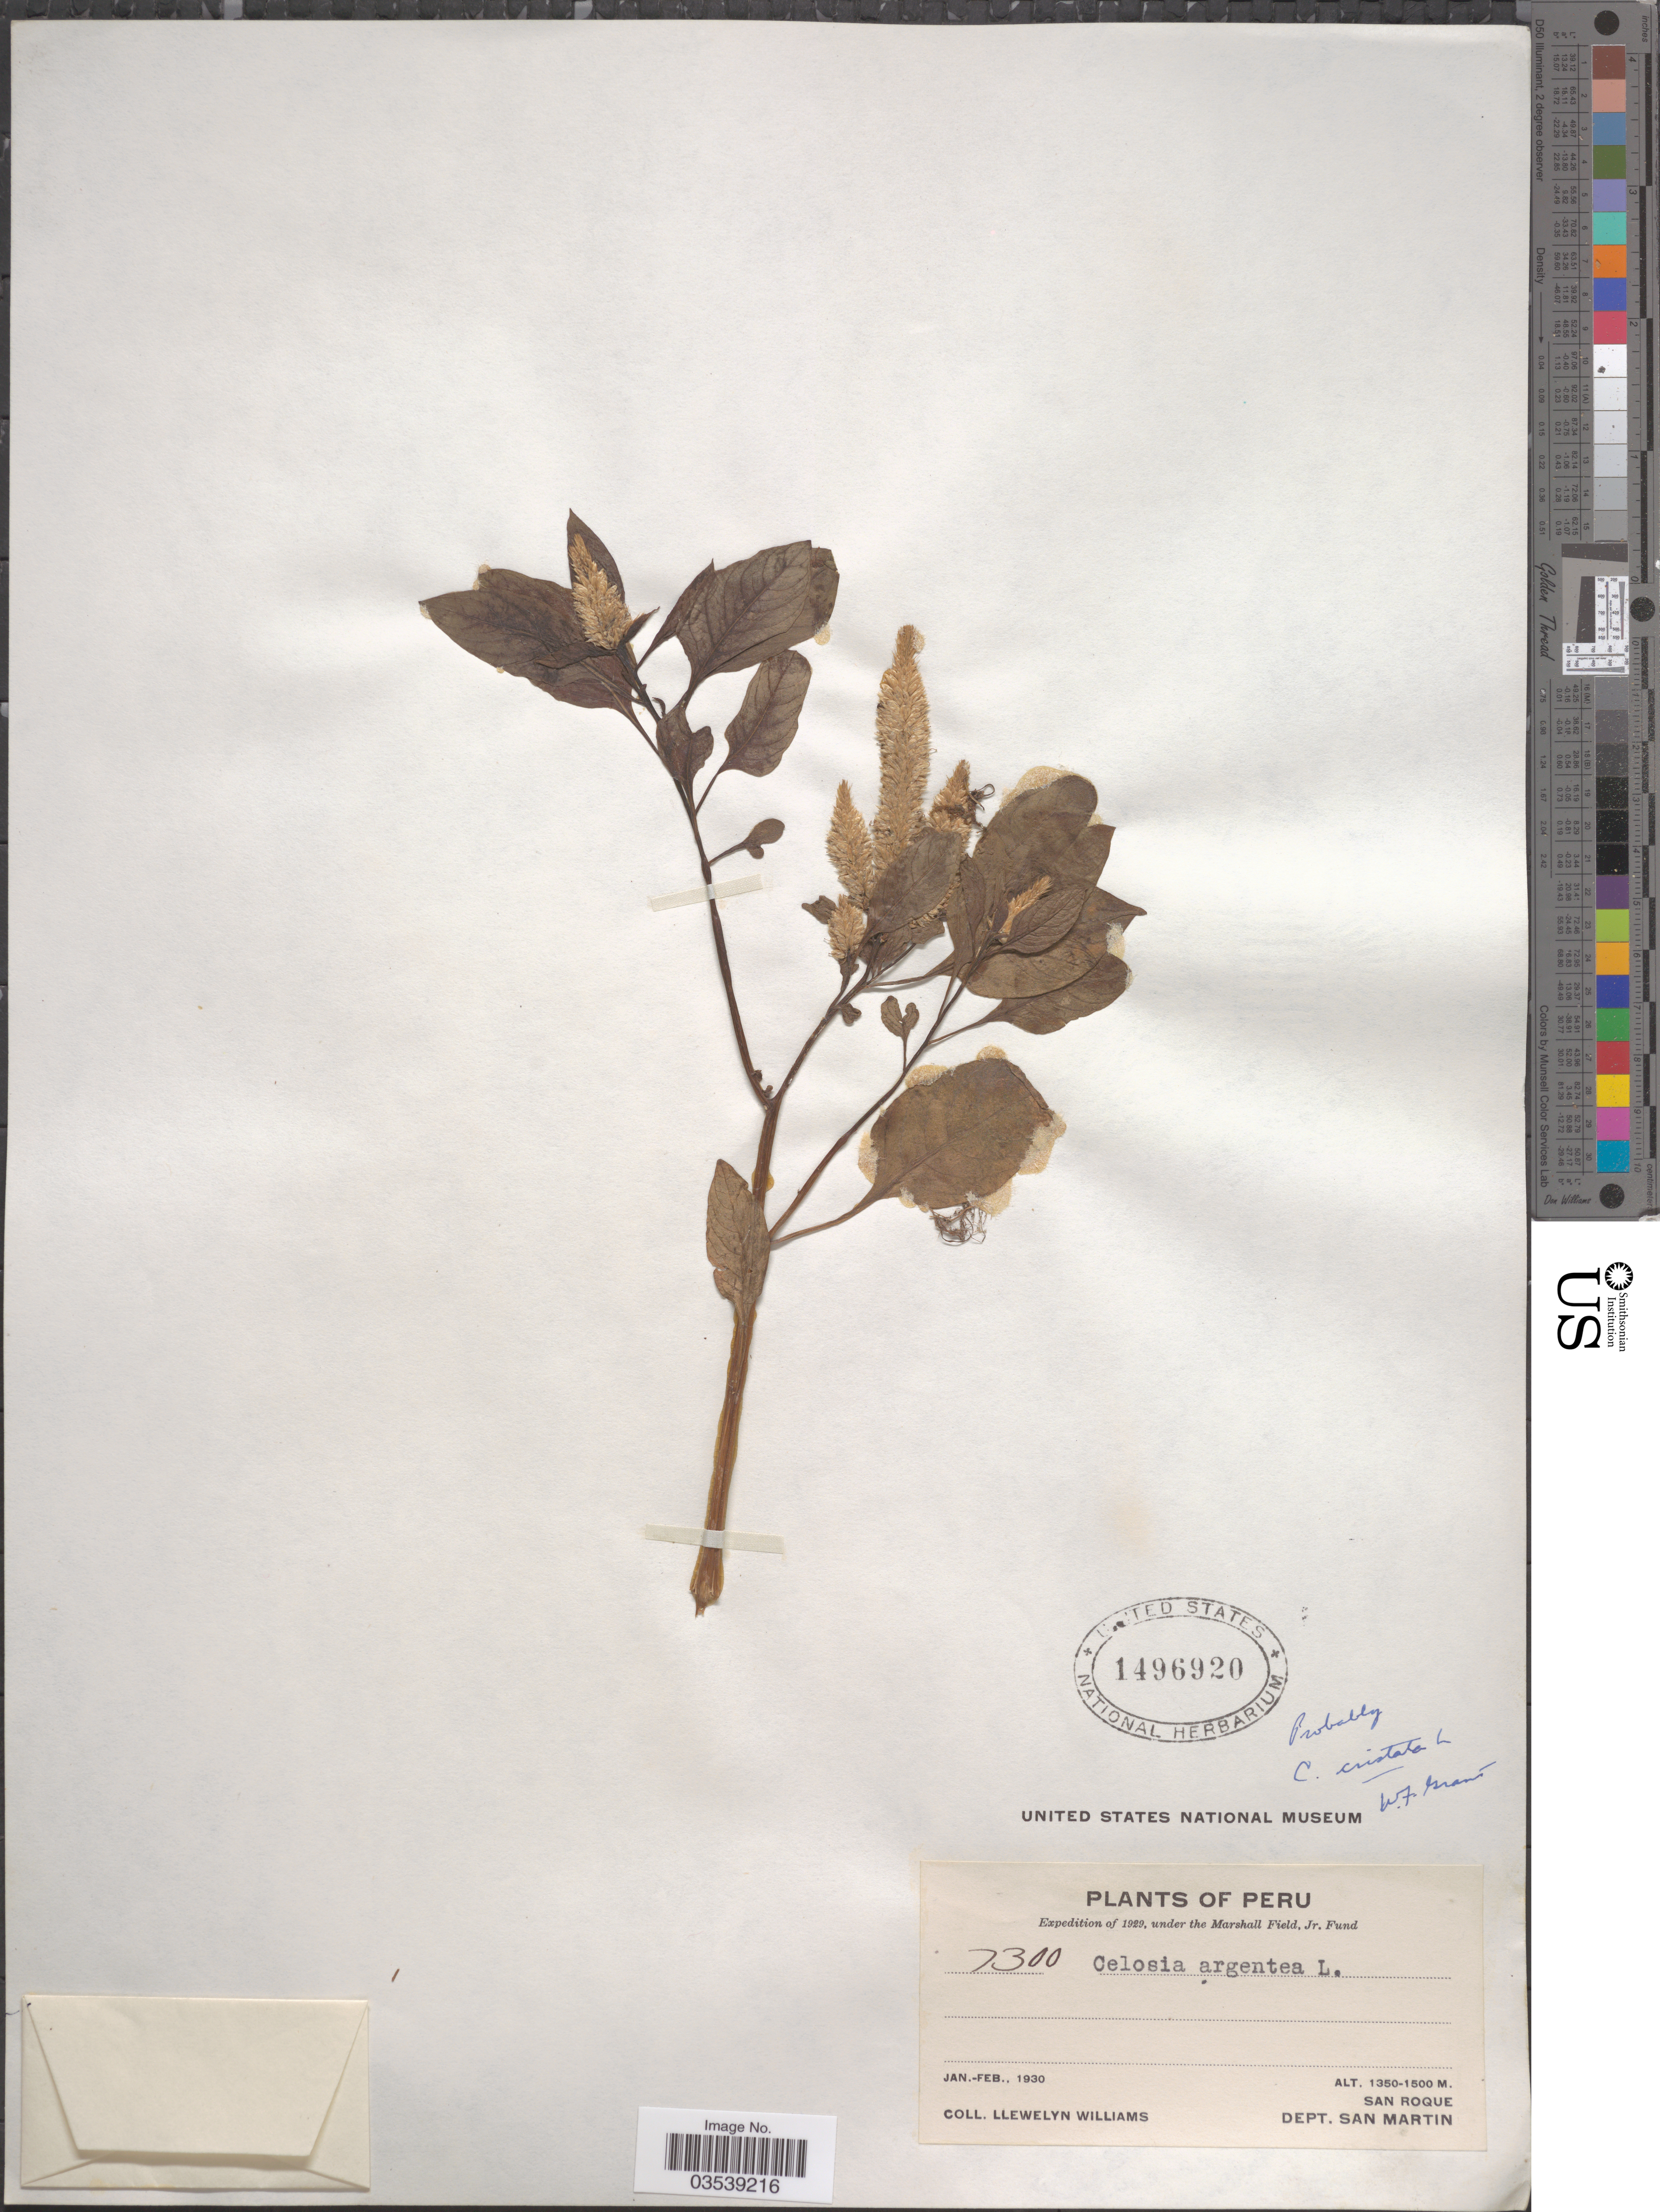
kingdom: Plantae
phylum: Tracheophyta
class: Magnoliopsida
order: Caryophyllales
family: Amaranthaceae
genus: Celosia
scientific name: Celosia argentea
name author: L.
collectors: Ll. Williams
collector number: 7300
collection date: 1930-01/1930-02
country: Peru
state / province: San Martín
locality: San Roque, Dept. San Martin.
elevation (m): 1350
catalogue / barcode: US 1496920